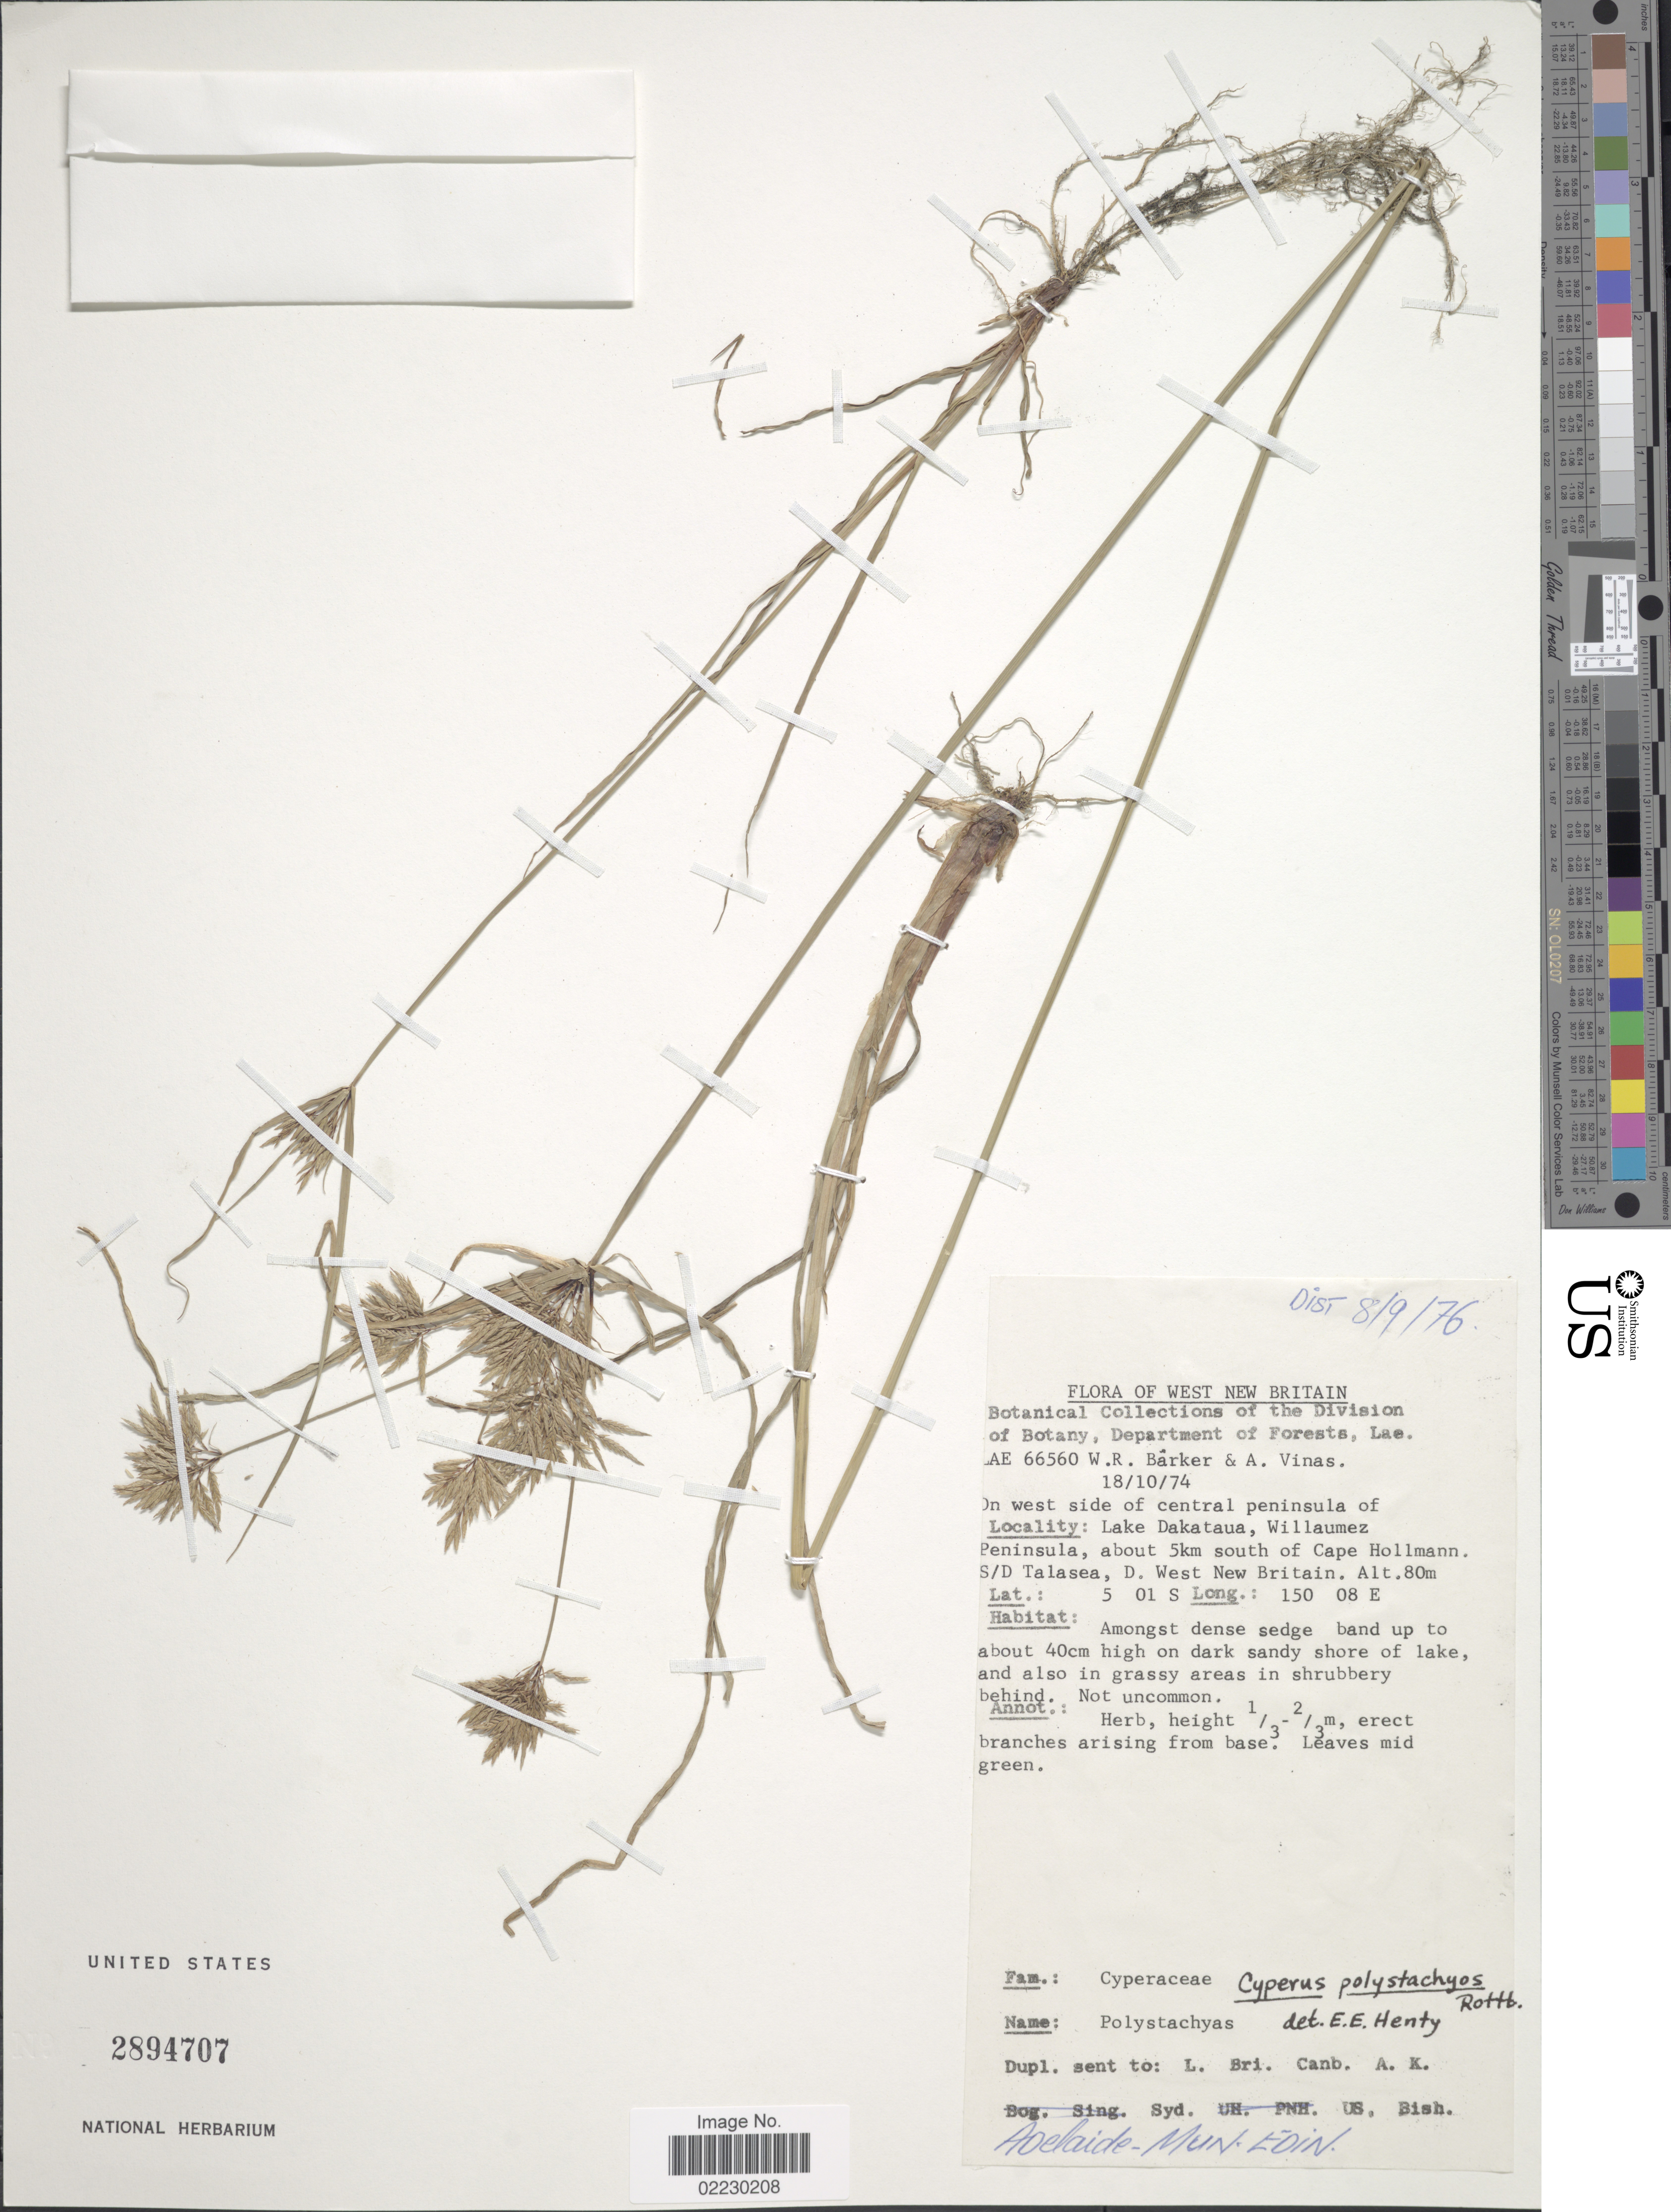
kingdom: Plantae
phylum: Tracheophyta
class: Liliopsida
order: Poales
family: Cyperaceae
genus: Cyperus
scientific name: Cyperus polystachyos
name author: Rottb.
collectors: W. R. Barker & A. Vinas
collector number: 66560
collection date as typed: Transcribed d/m/y: 18/10/74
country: Papua New Guinea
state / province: West New Britain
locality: Depart of Forests, on west side of central peninsula of Lake Dakataua, Willaumez Peninsula, about 5 km south of Cape Hollmann S/D Talasea, D. West New Britain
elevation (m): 80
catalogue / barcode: US 2894707